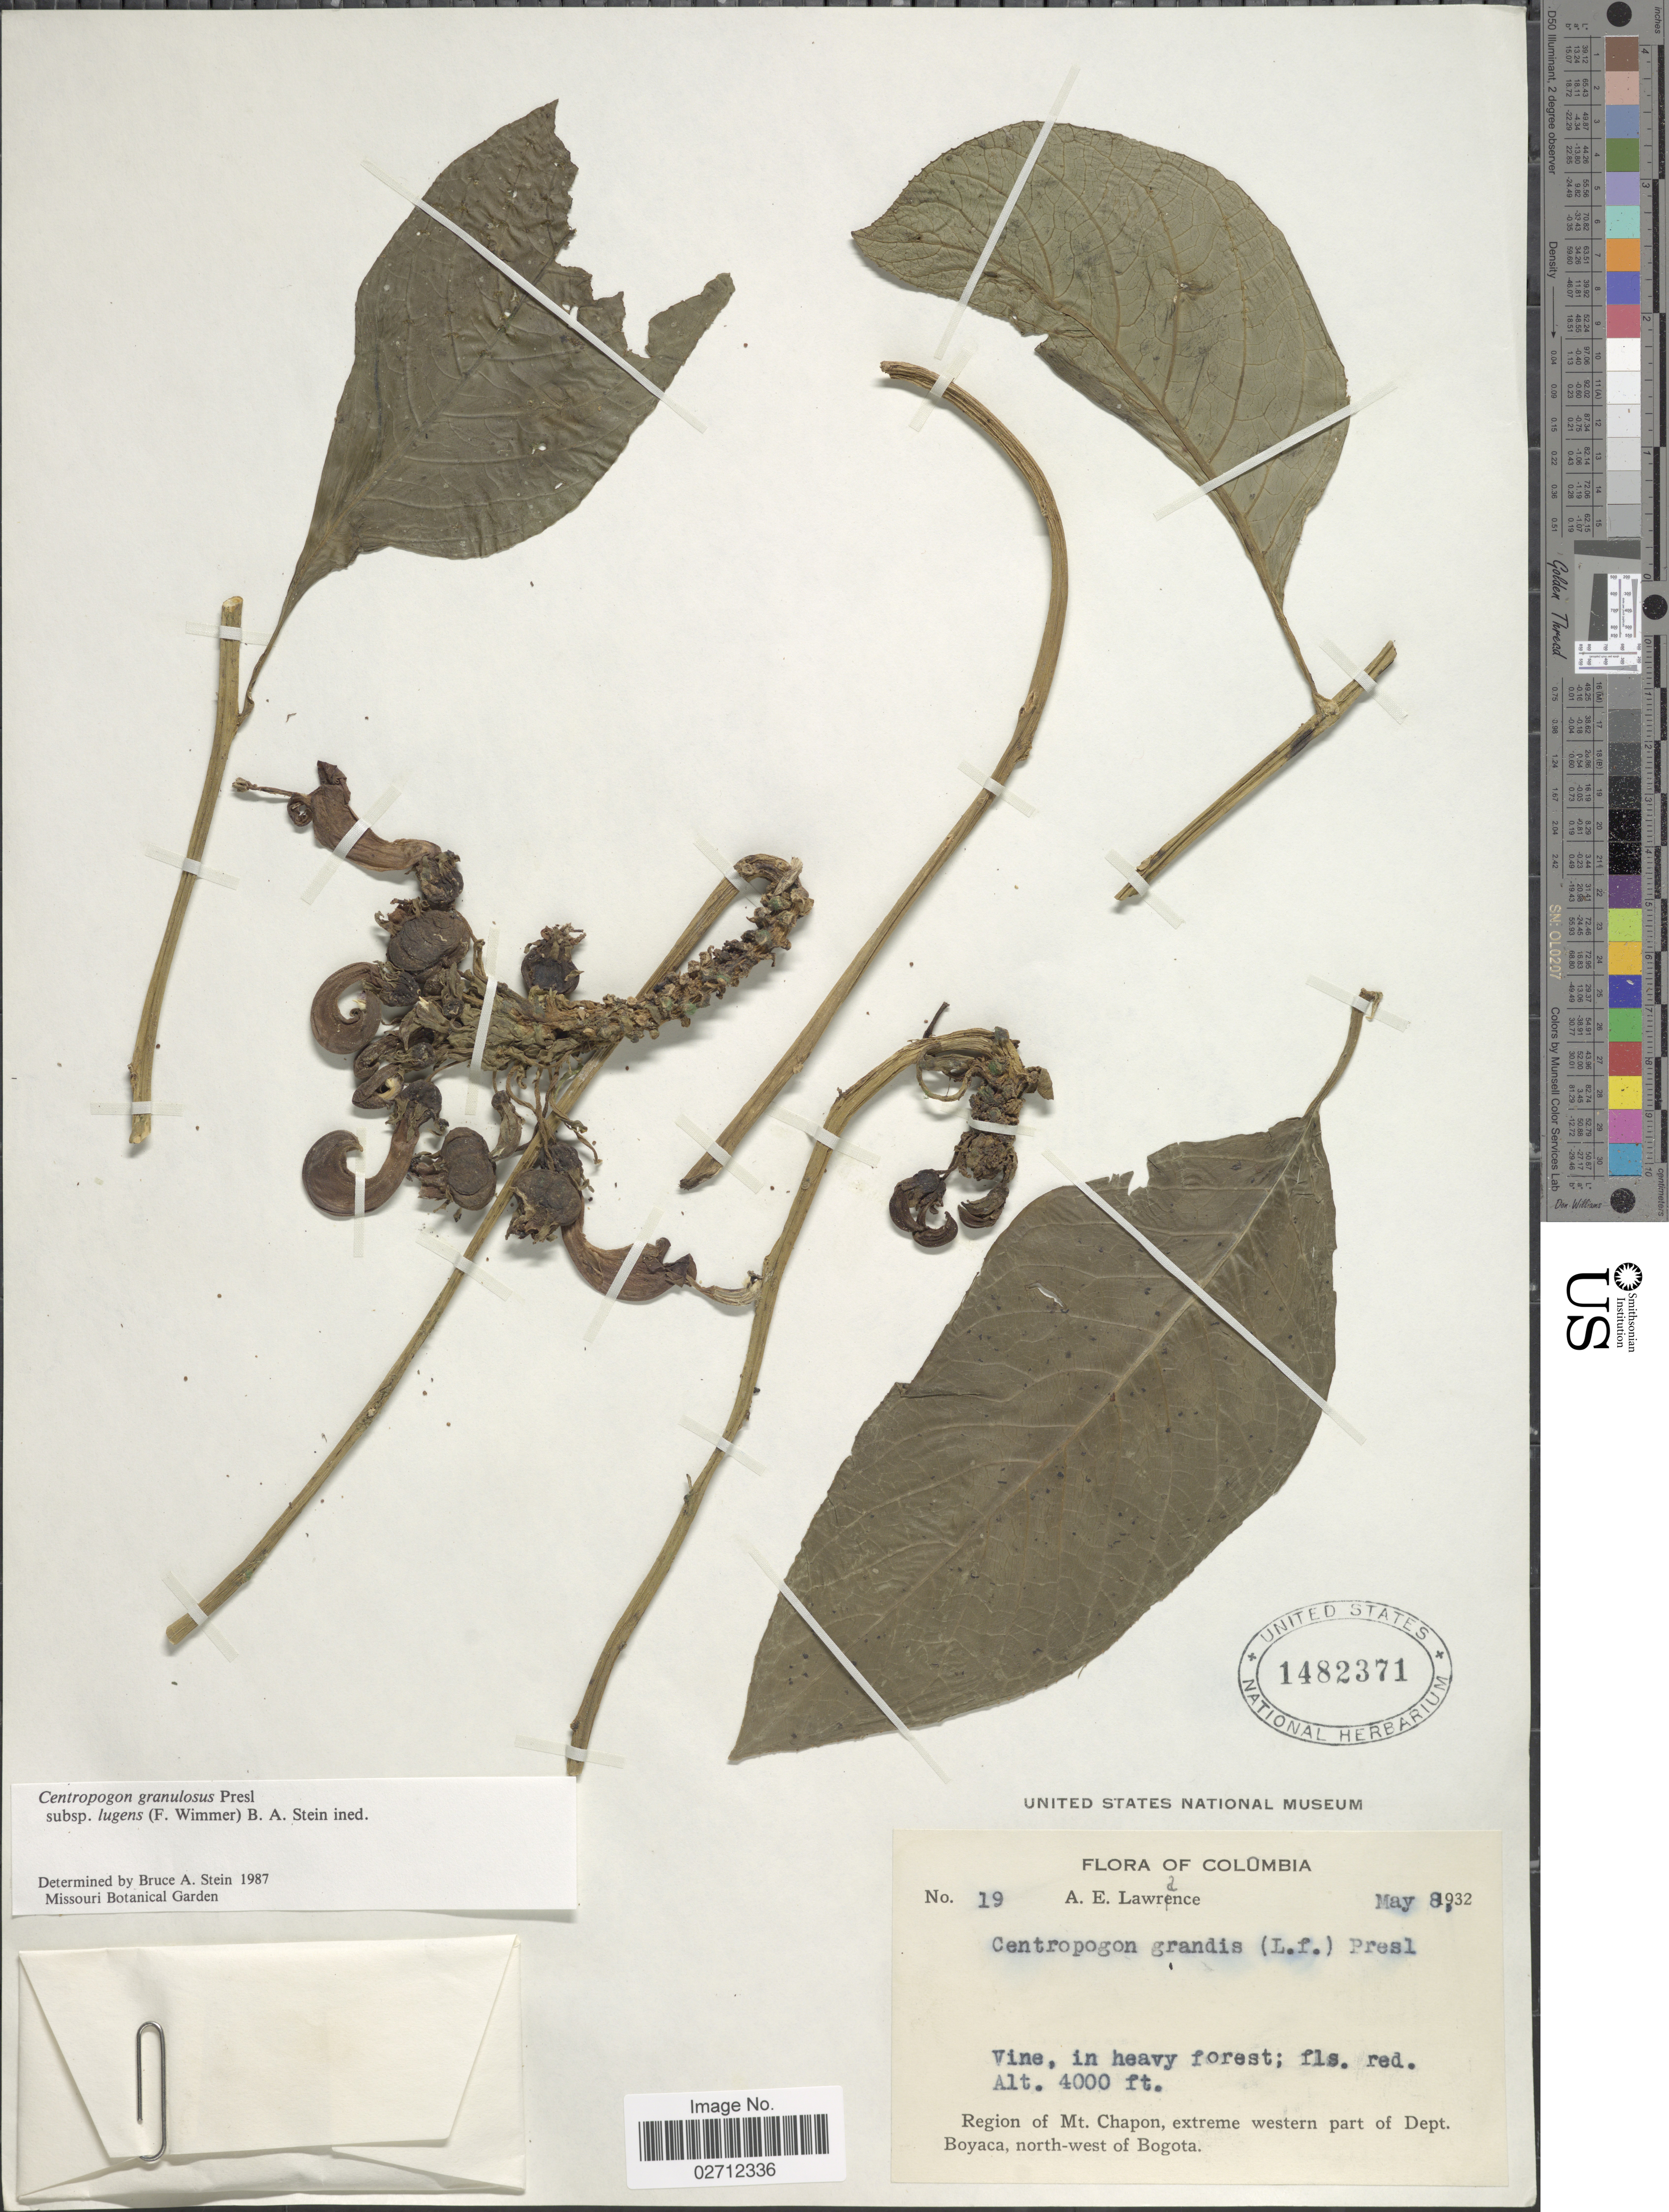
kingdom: Plantae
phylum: Tracheophyta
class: Magnoliopsida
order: Asterales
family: Campanulaceae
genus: Centropogon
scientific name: Centropogon granulosus subsp. lugens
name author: B.A. Stein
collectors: A. Lawrance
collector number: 19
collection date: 1932-05-08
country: Colombia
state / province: Boyacá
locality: Vine, in heavy forest, Region of Mt Chapon, extreme western part of Dept. Boyaca, north-west of Bogota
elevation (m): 1219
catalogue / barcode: US 1482371